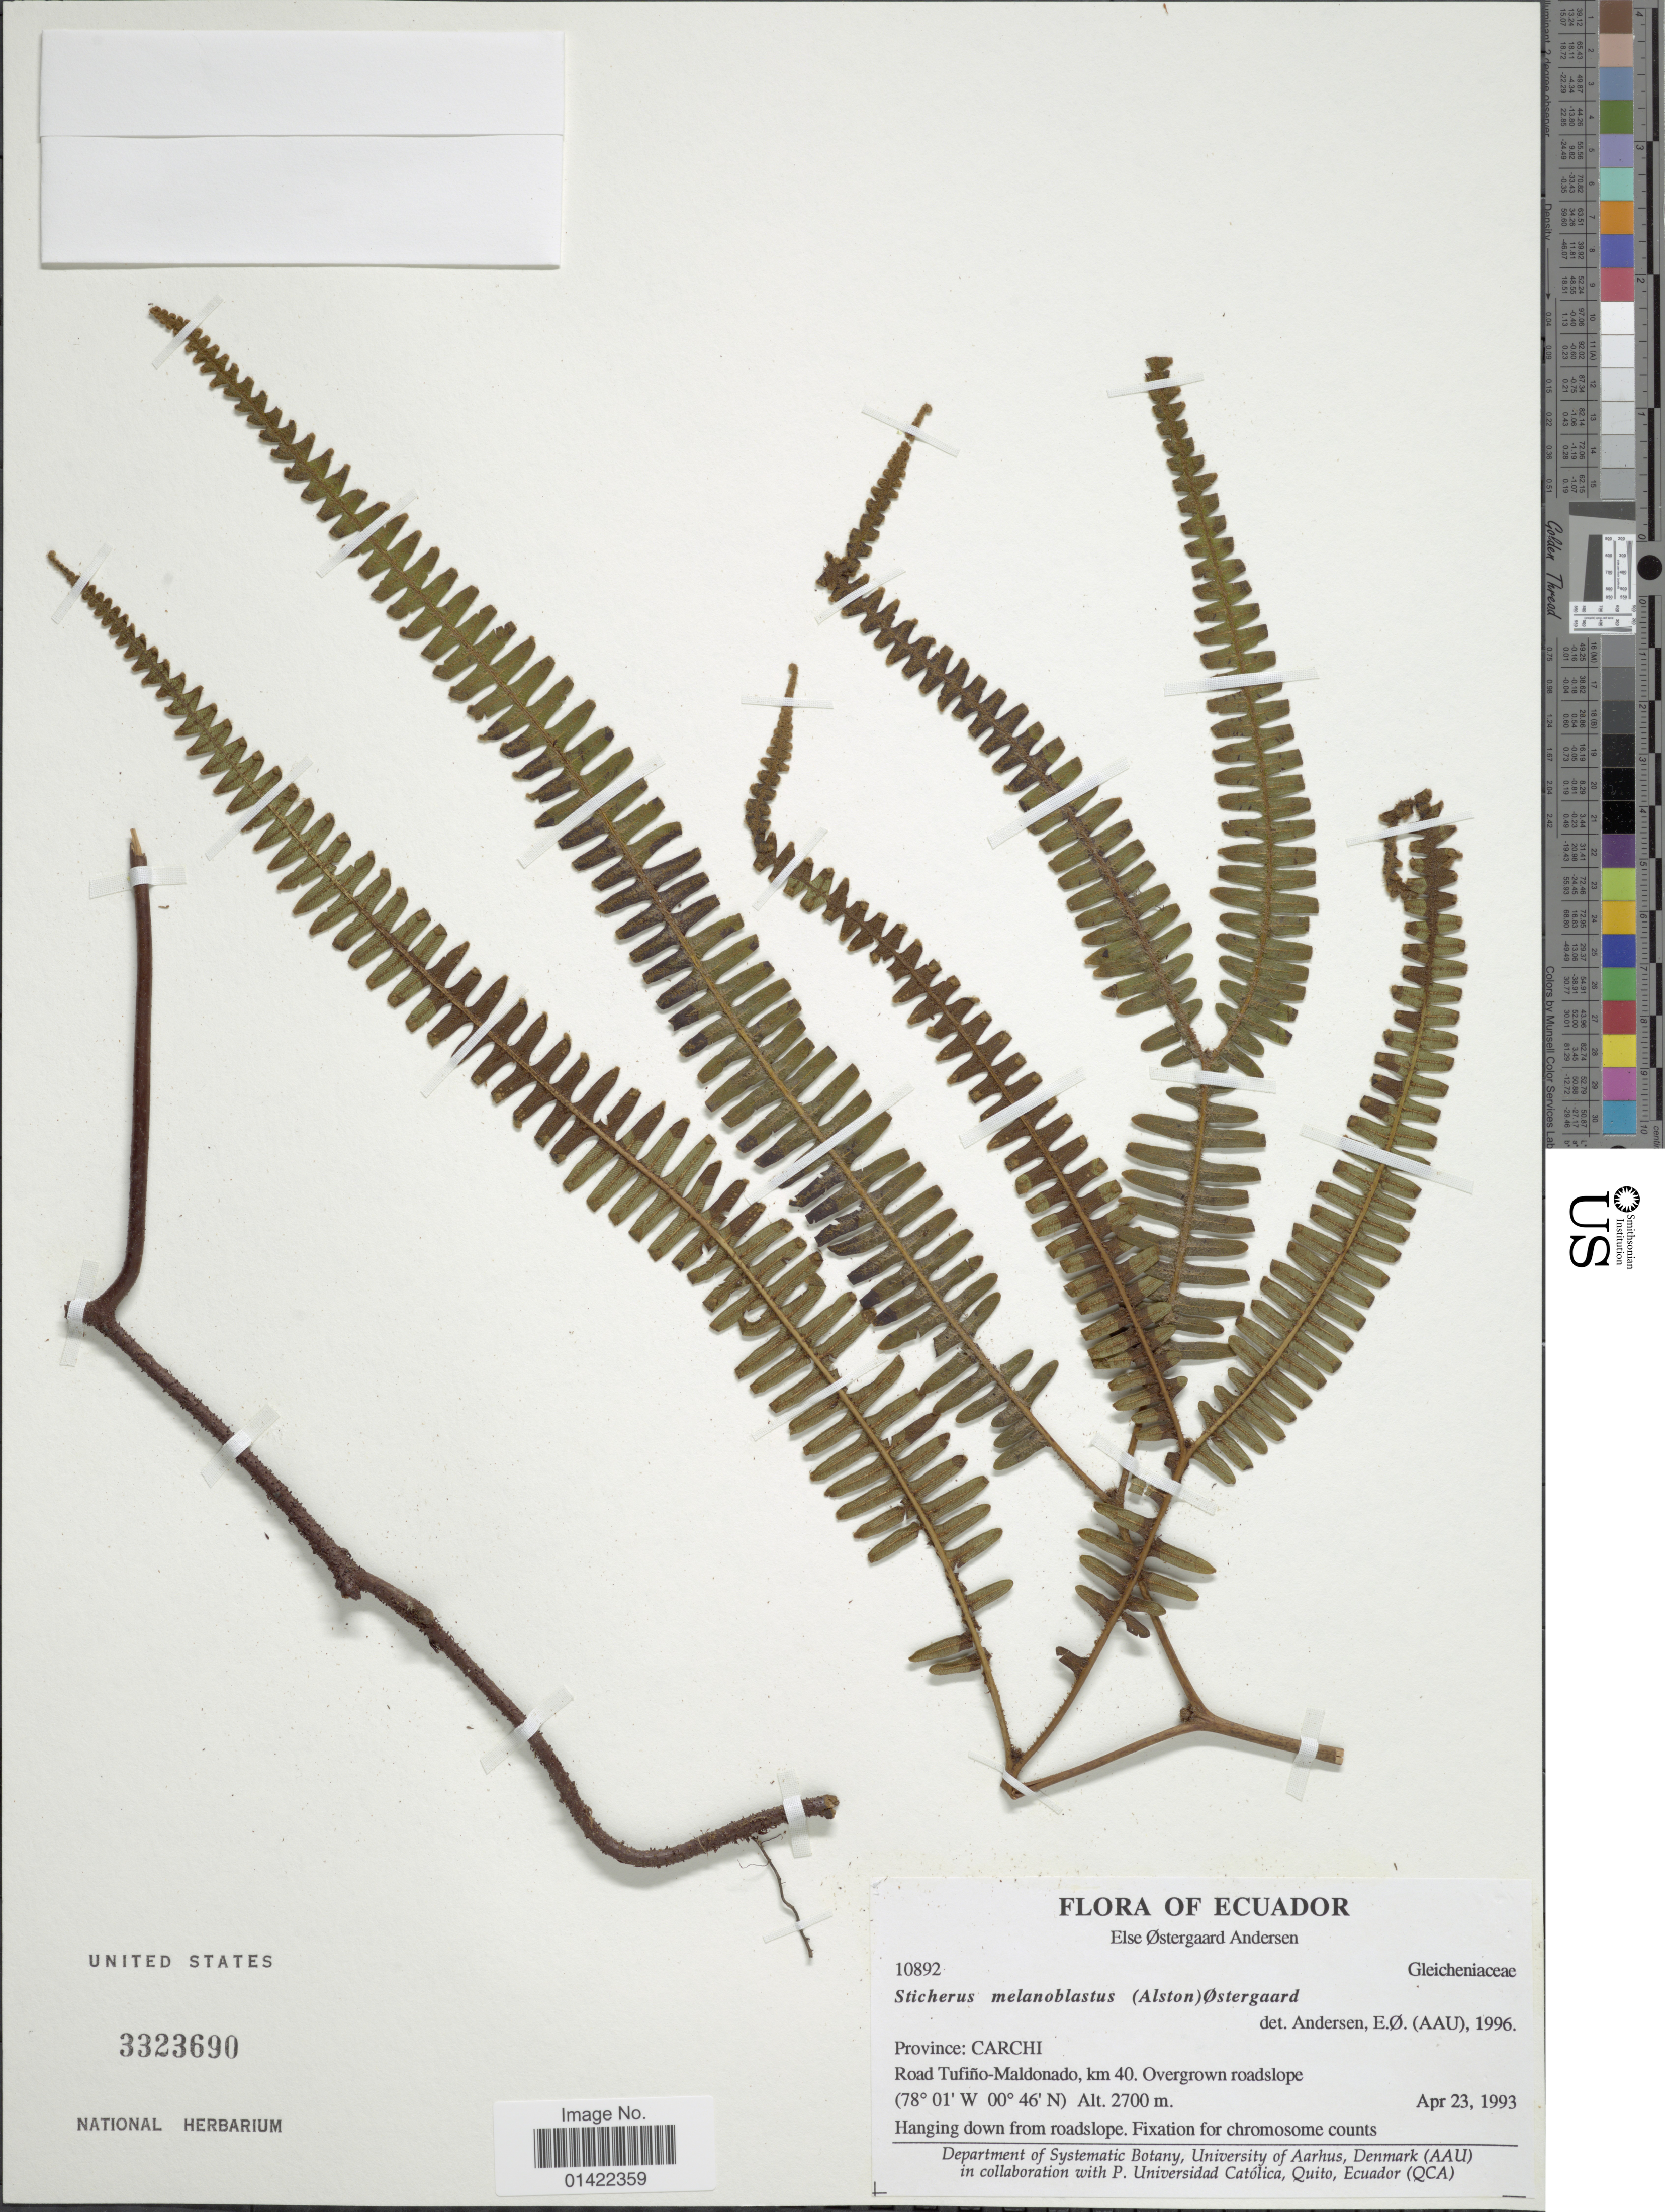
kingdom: Plantae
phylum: Tracheophyta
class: Polypodiopsida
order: Gleicheniales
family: Gleicheniaceae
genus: Sticherus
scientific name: Sticherus melanoblastus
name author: (Alston) E.Ø. Andersen & B. Øllg.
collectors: E. Ø. Andersen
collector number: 10892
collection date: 1993-04-23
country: Ecuador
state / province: Carchi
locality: Road Tufiño-Maldonado, km 40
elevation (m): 2700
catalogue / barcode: US 3323690